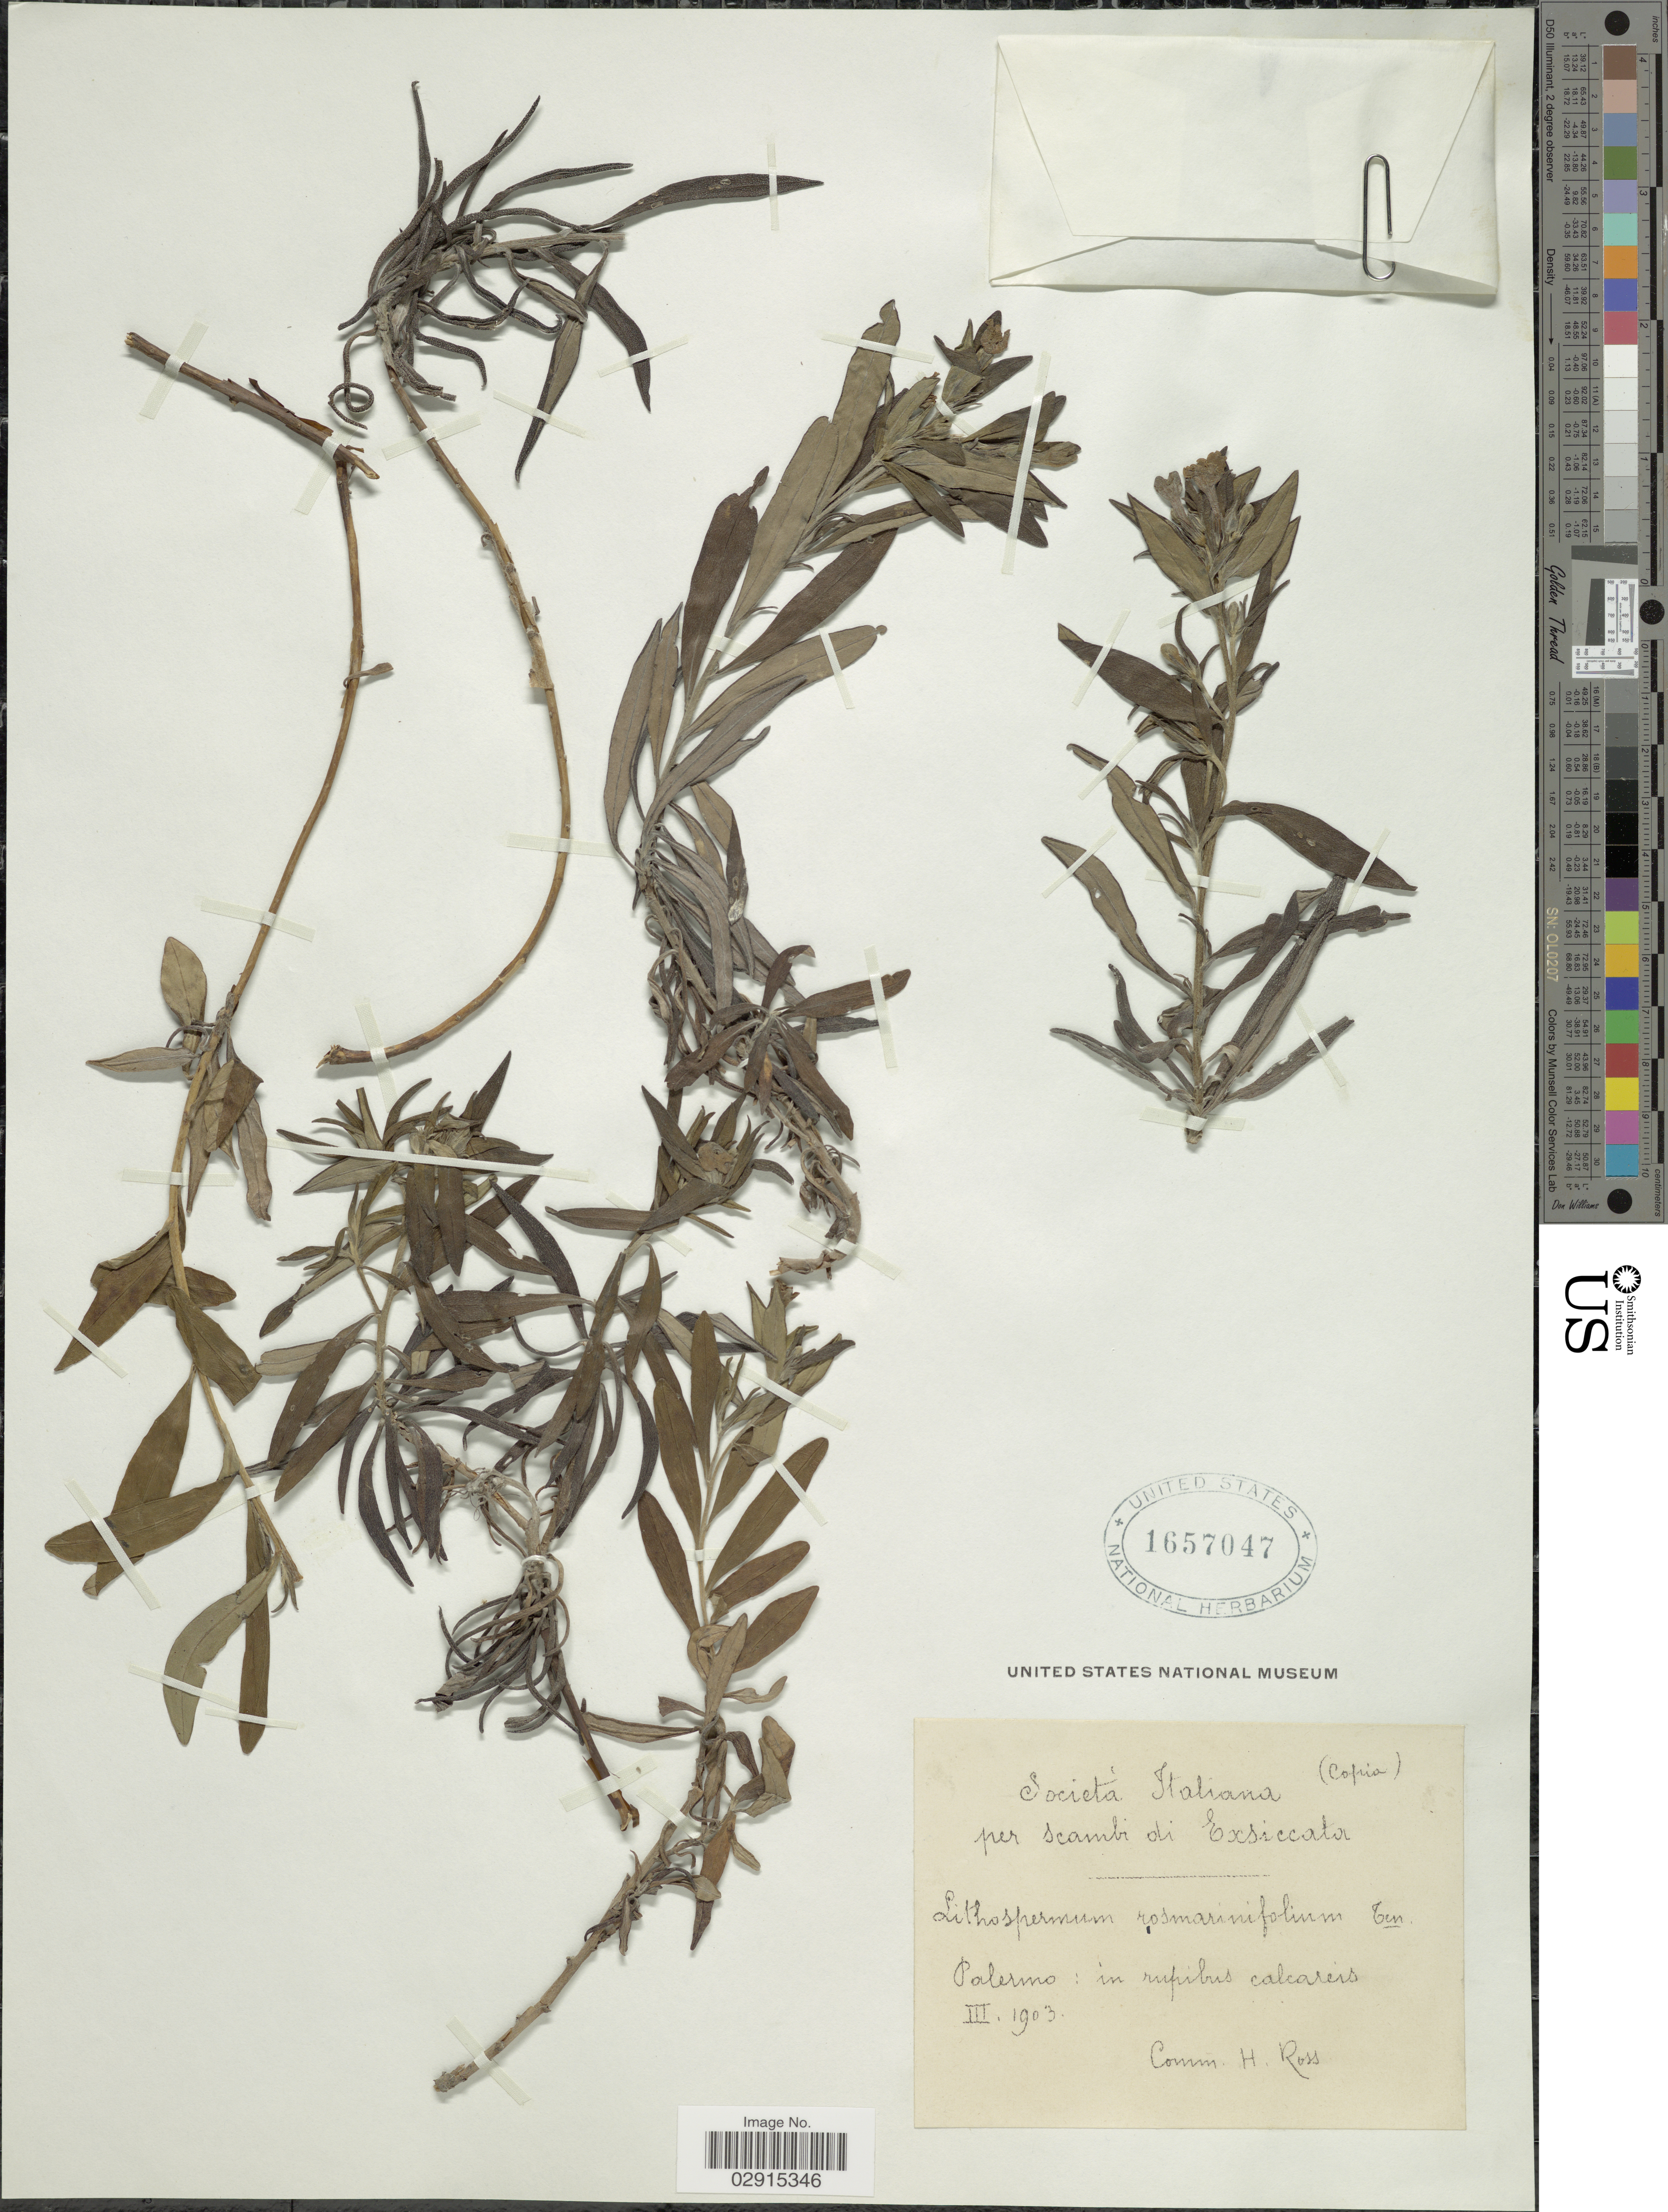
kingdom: Plantae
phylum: Tracheophyta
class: Magnoliopsida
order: Boraginales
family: Boraginaceae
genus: Lithospermum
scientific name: Lithospermum rosmarinifolium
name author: Sessé & Moc.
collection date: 1903-03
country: Italy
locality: Palermo: in rupibus calcareis. Societa Italiana.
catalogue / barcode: US 1657047